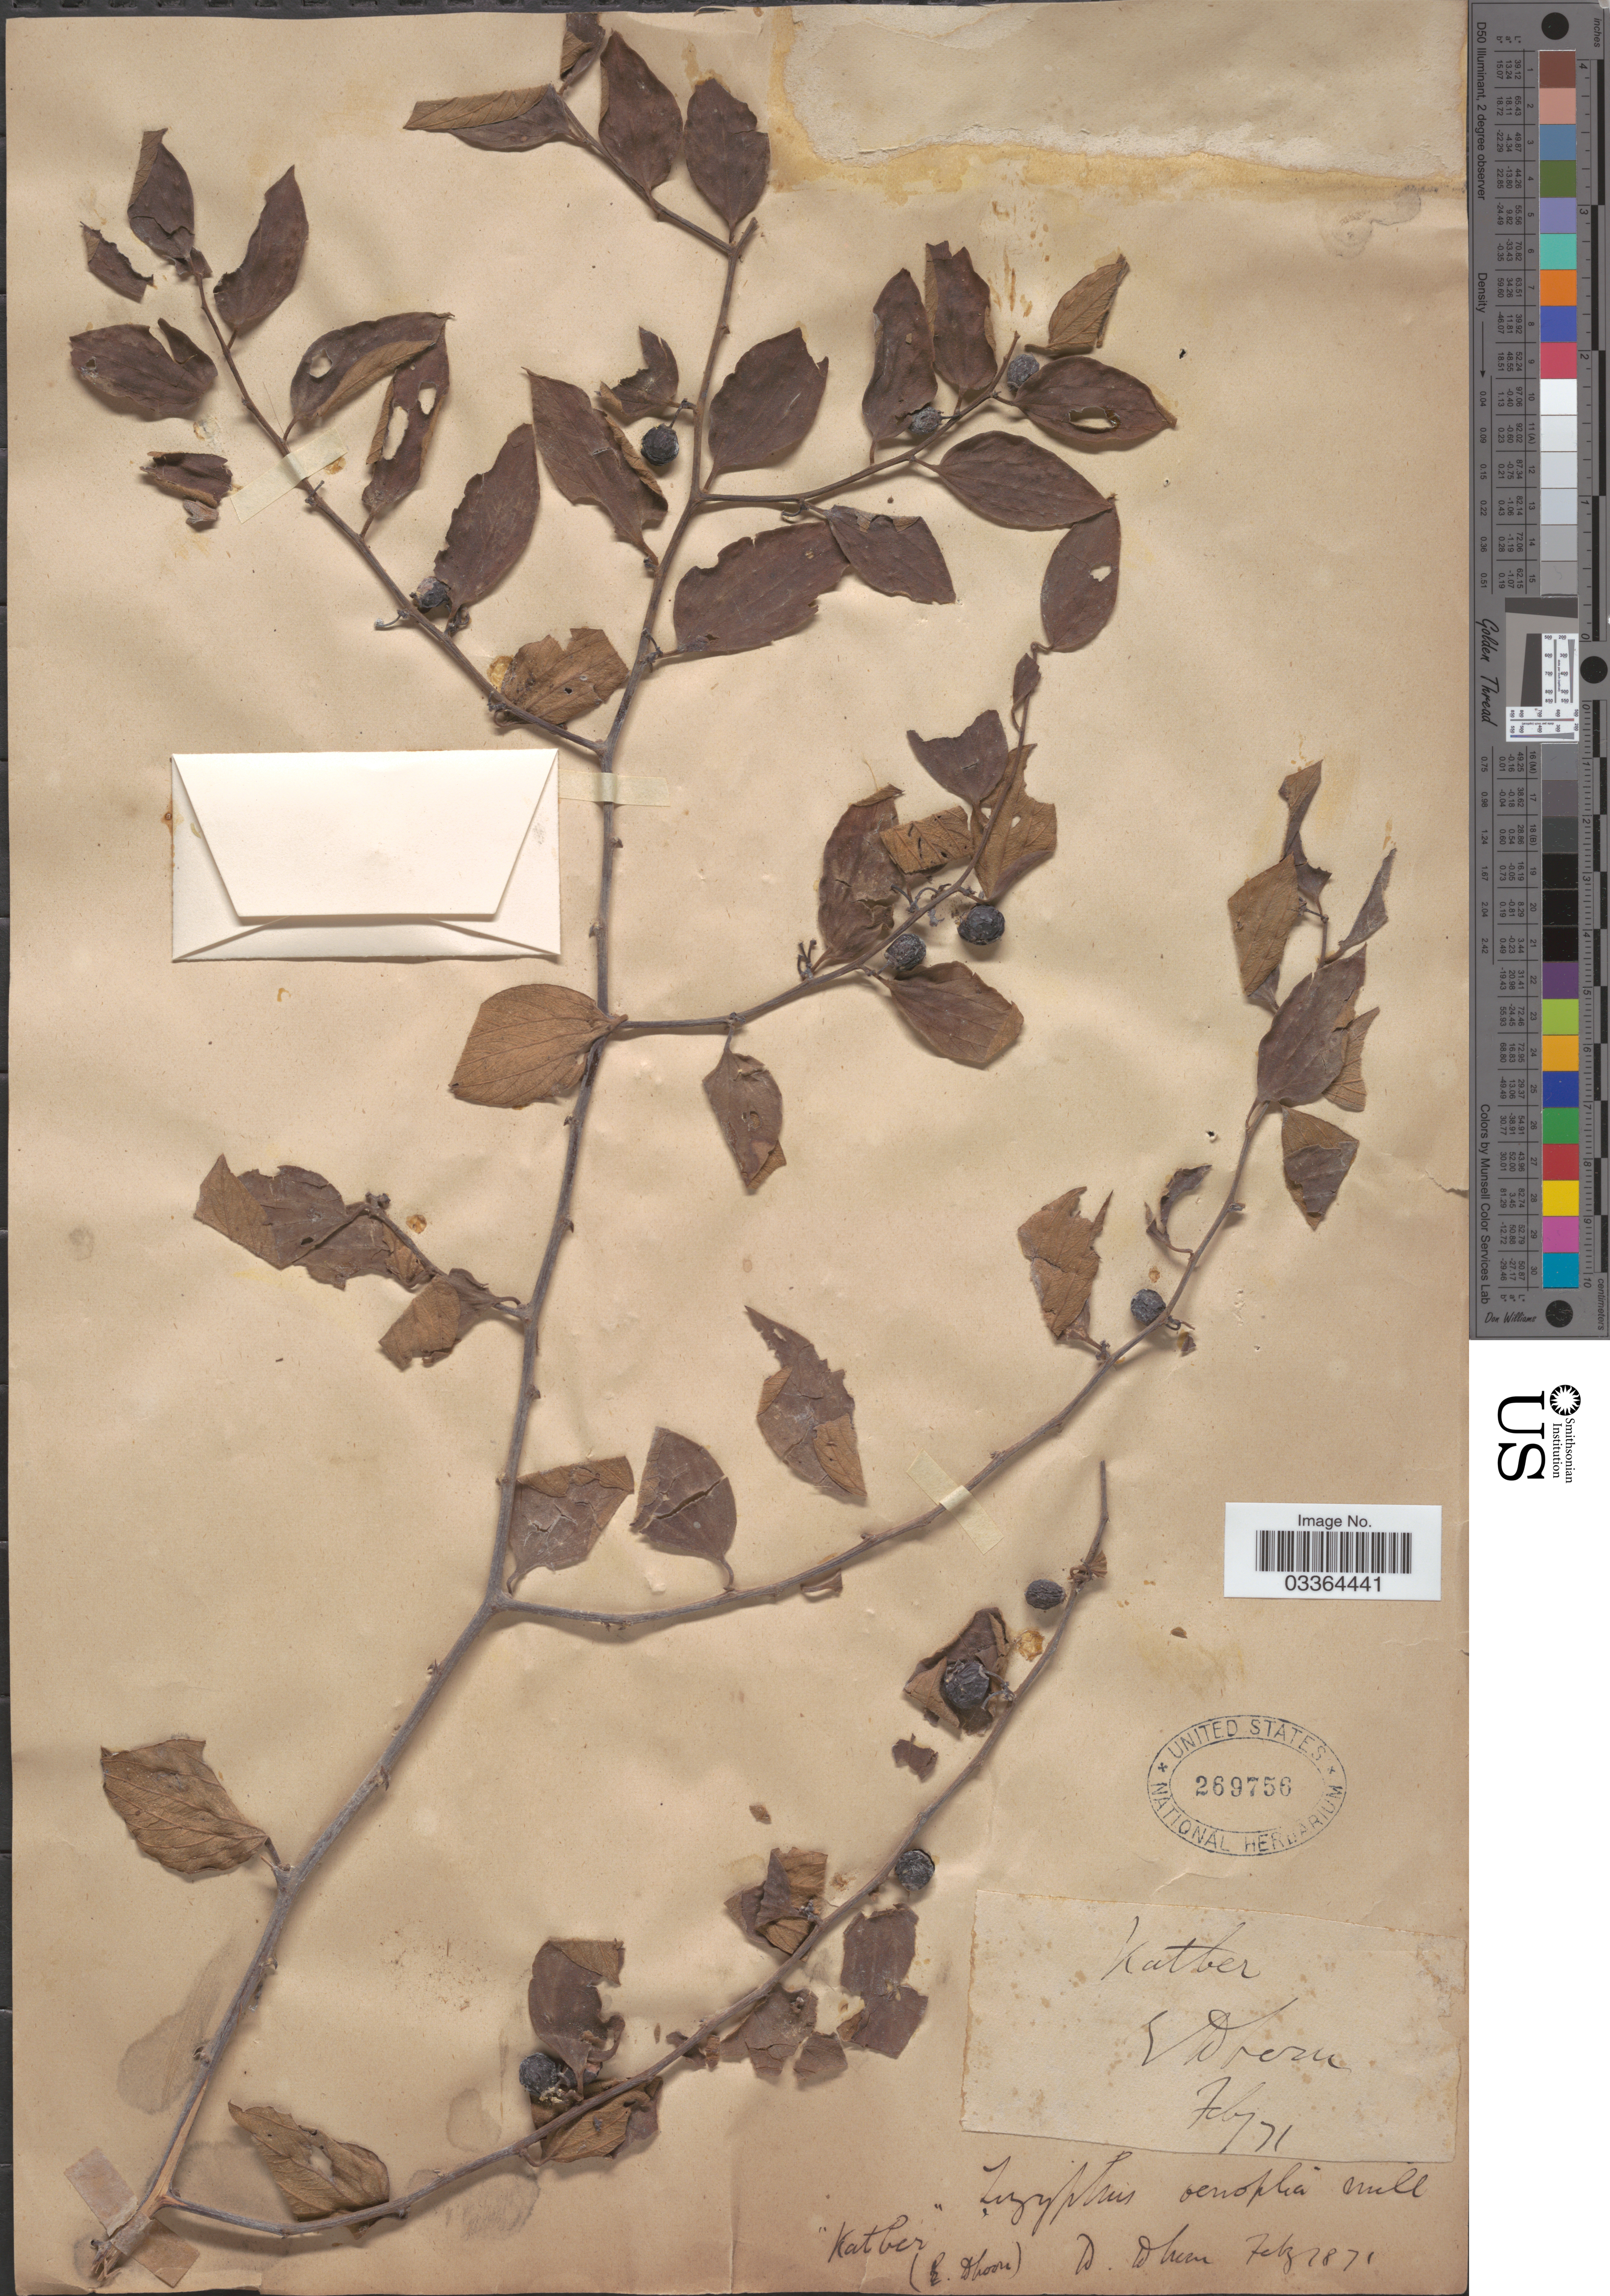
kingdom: Plantae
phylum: Tracheophyta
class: Magnoliopsida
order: Rosales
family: Rhamnaceae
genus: Ziziphus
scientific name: Ziziphus oenopolia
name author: (L.) Mill.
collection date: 1871-02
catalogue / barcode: US 269756